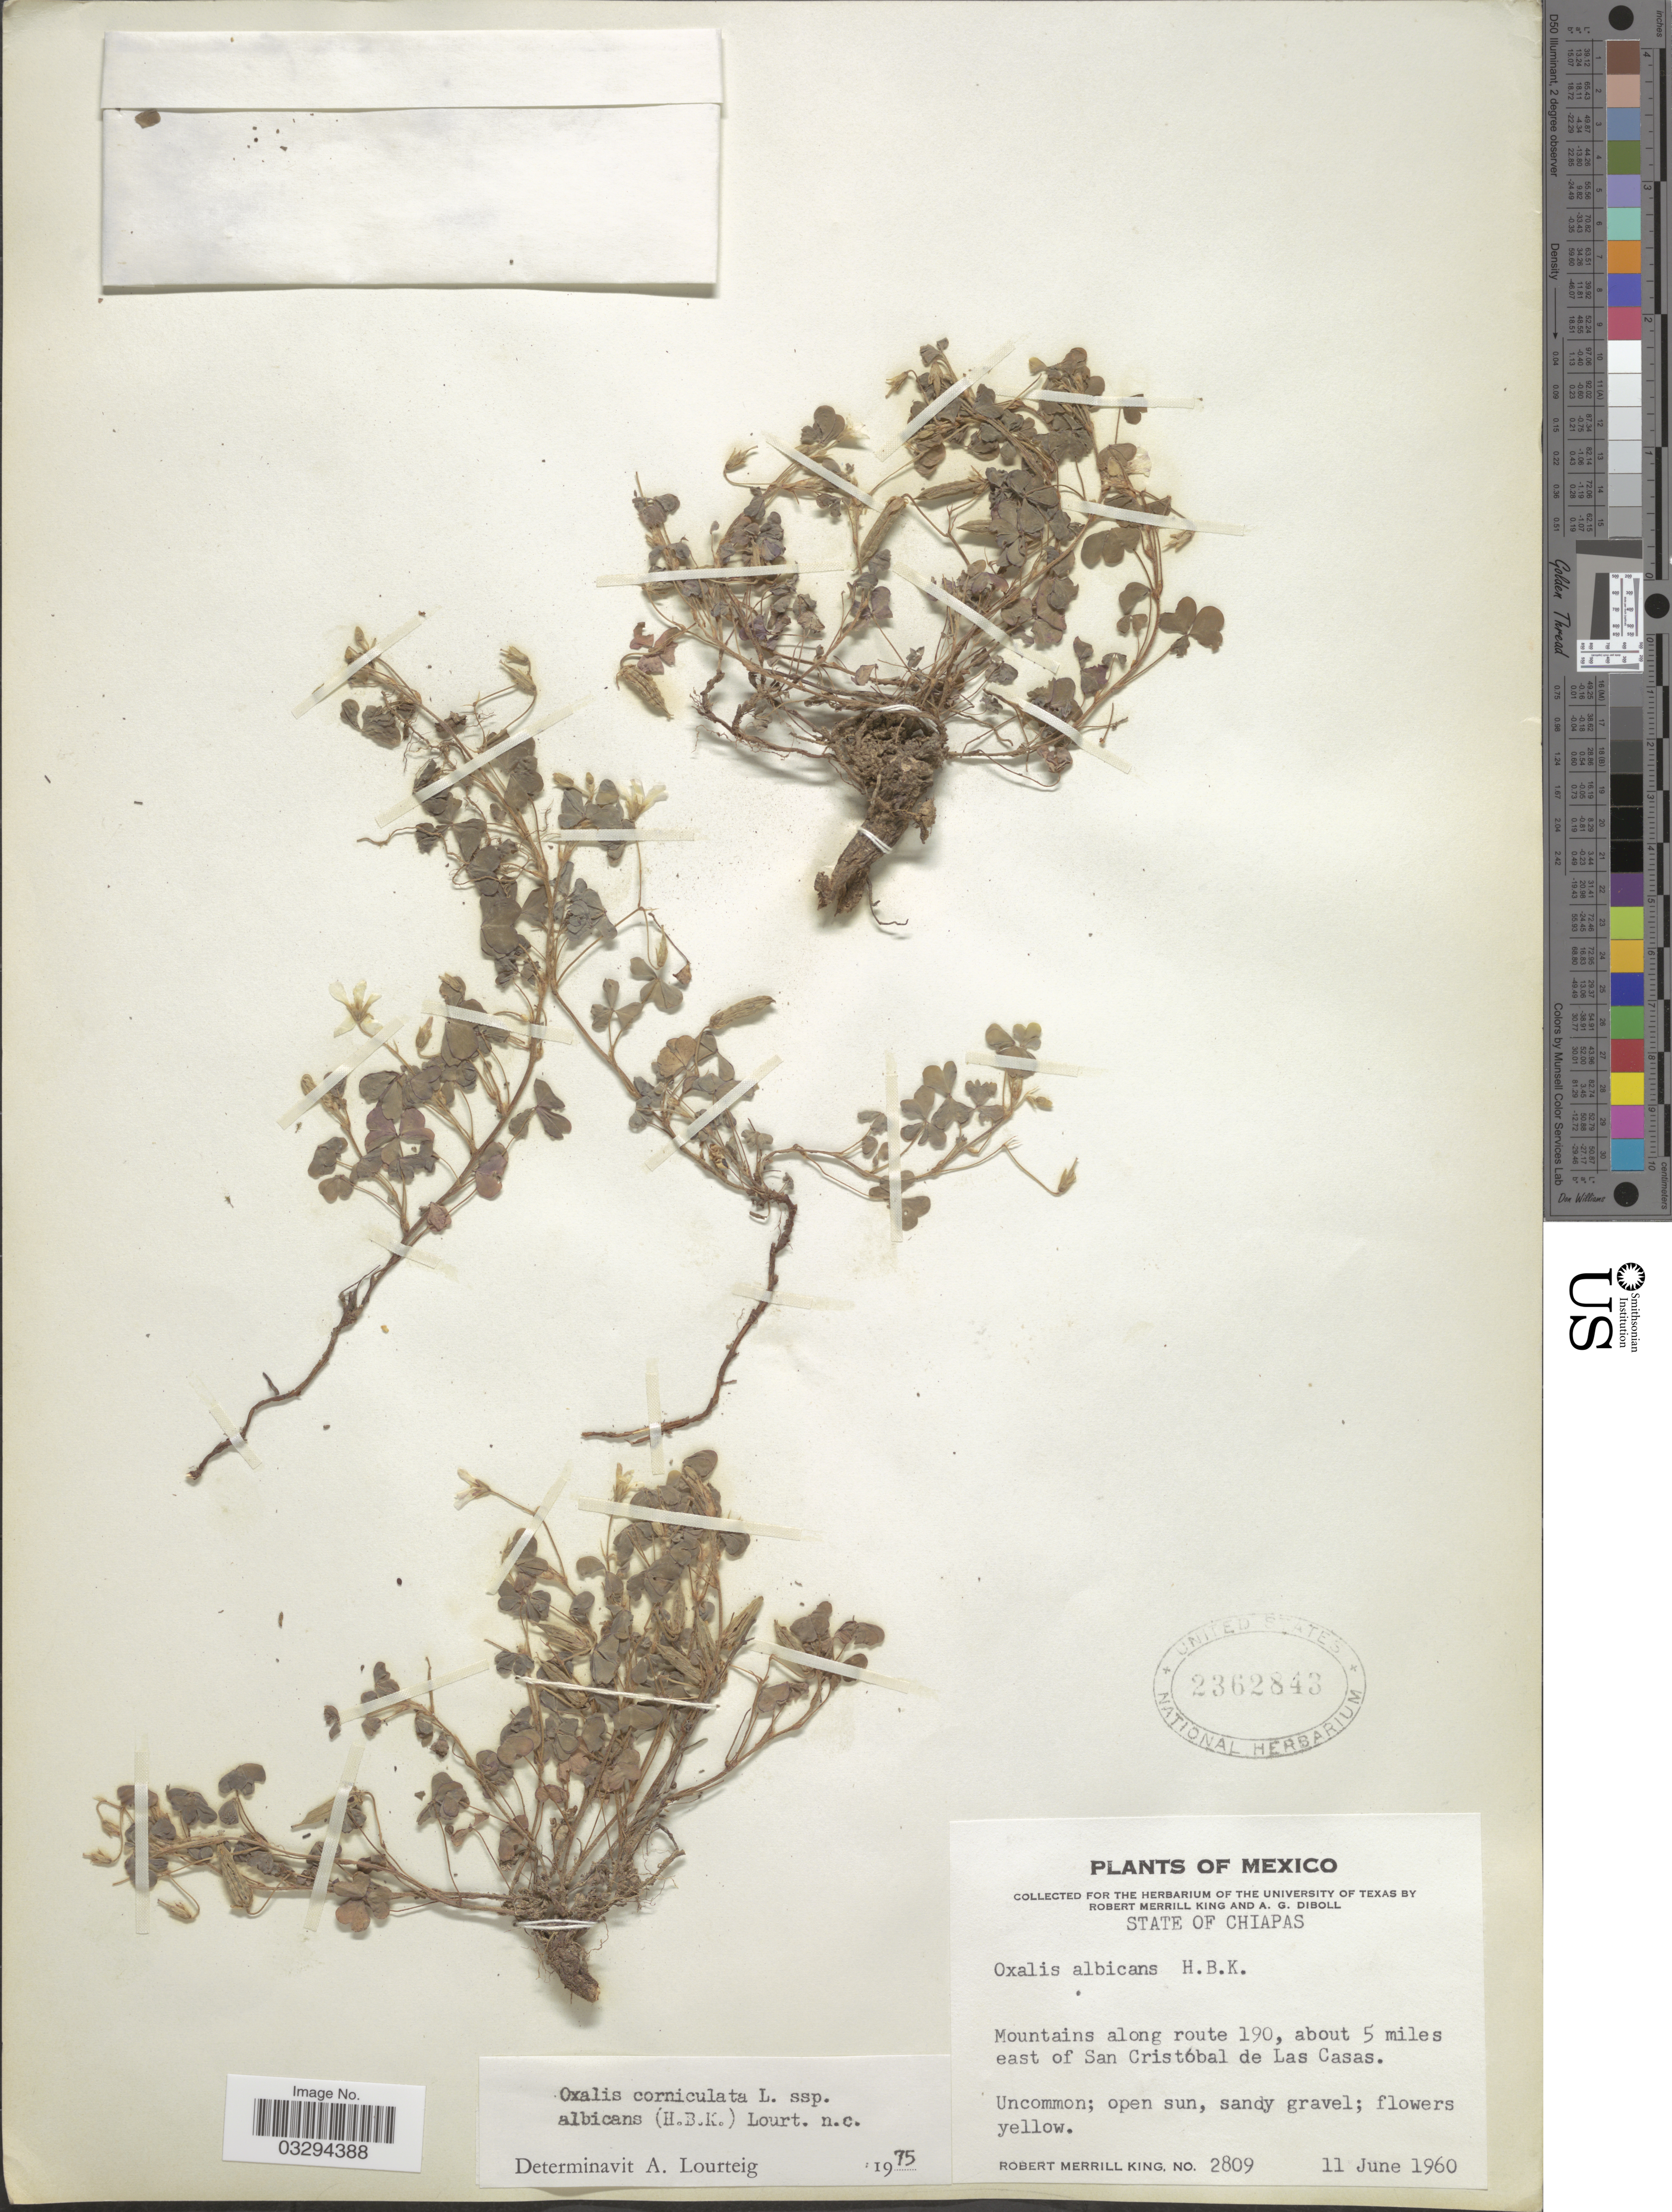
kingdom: Plantae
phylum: Tracheophyta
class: Magnoliopsida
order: Oxalidales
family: Oxalidaceae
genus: Oxalis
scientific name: Oxalis corniculata subsp. albicans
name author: (Kunth) Lourteig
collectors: R. M. King & A. Diboll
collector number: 2809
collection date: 1960-06-11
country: Mexico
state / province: Chiapas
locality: Mountains along route 190, about 5 miles east of San Cristóbal de Las Casas.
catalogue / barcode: US 2362843